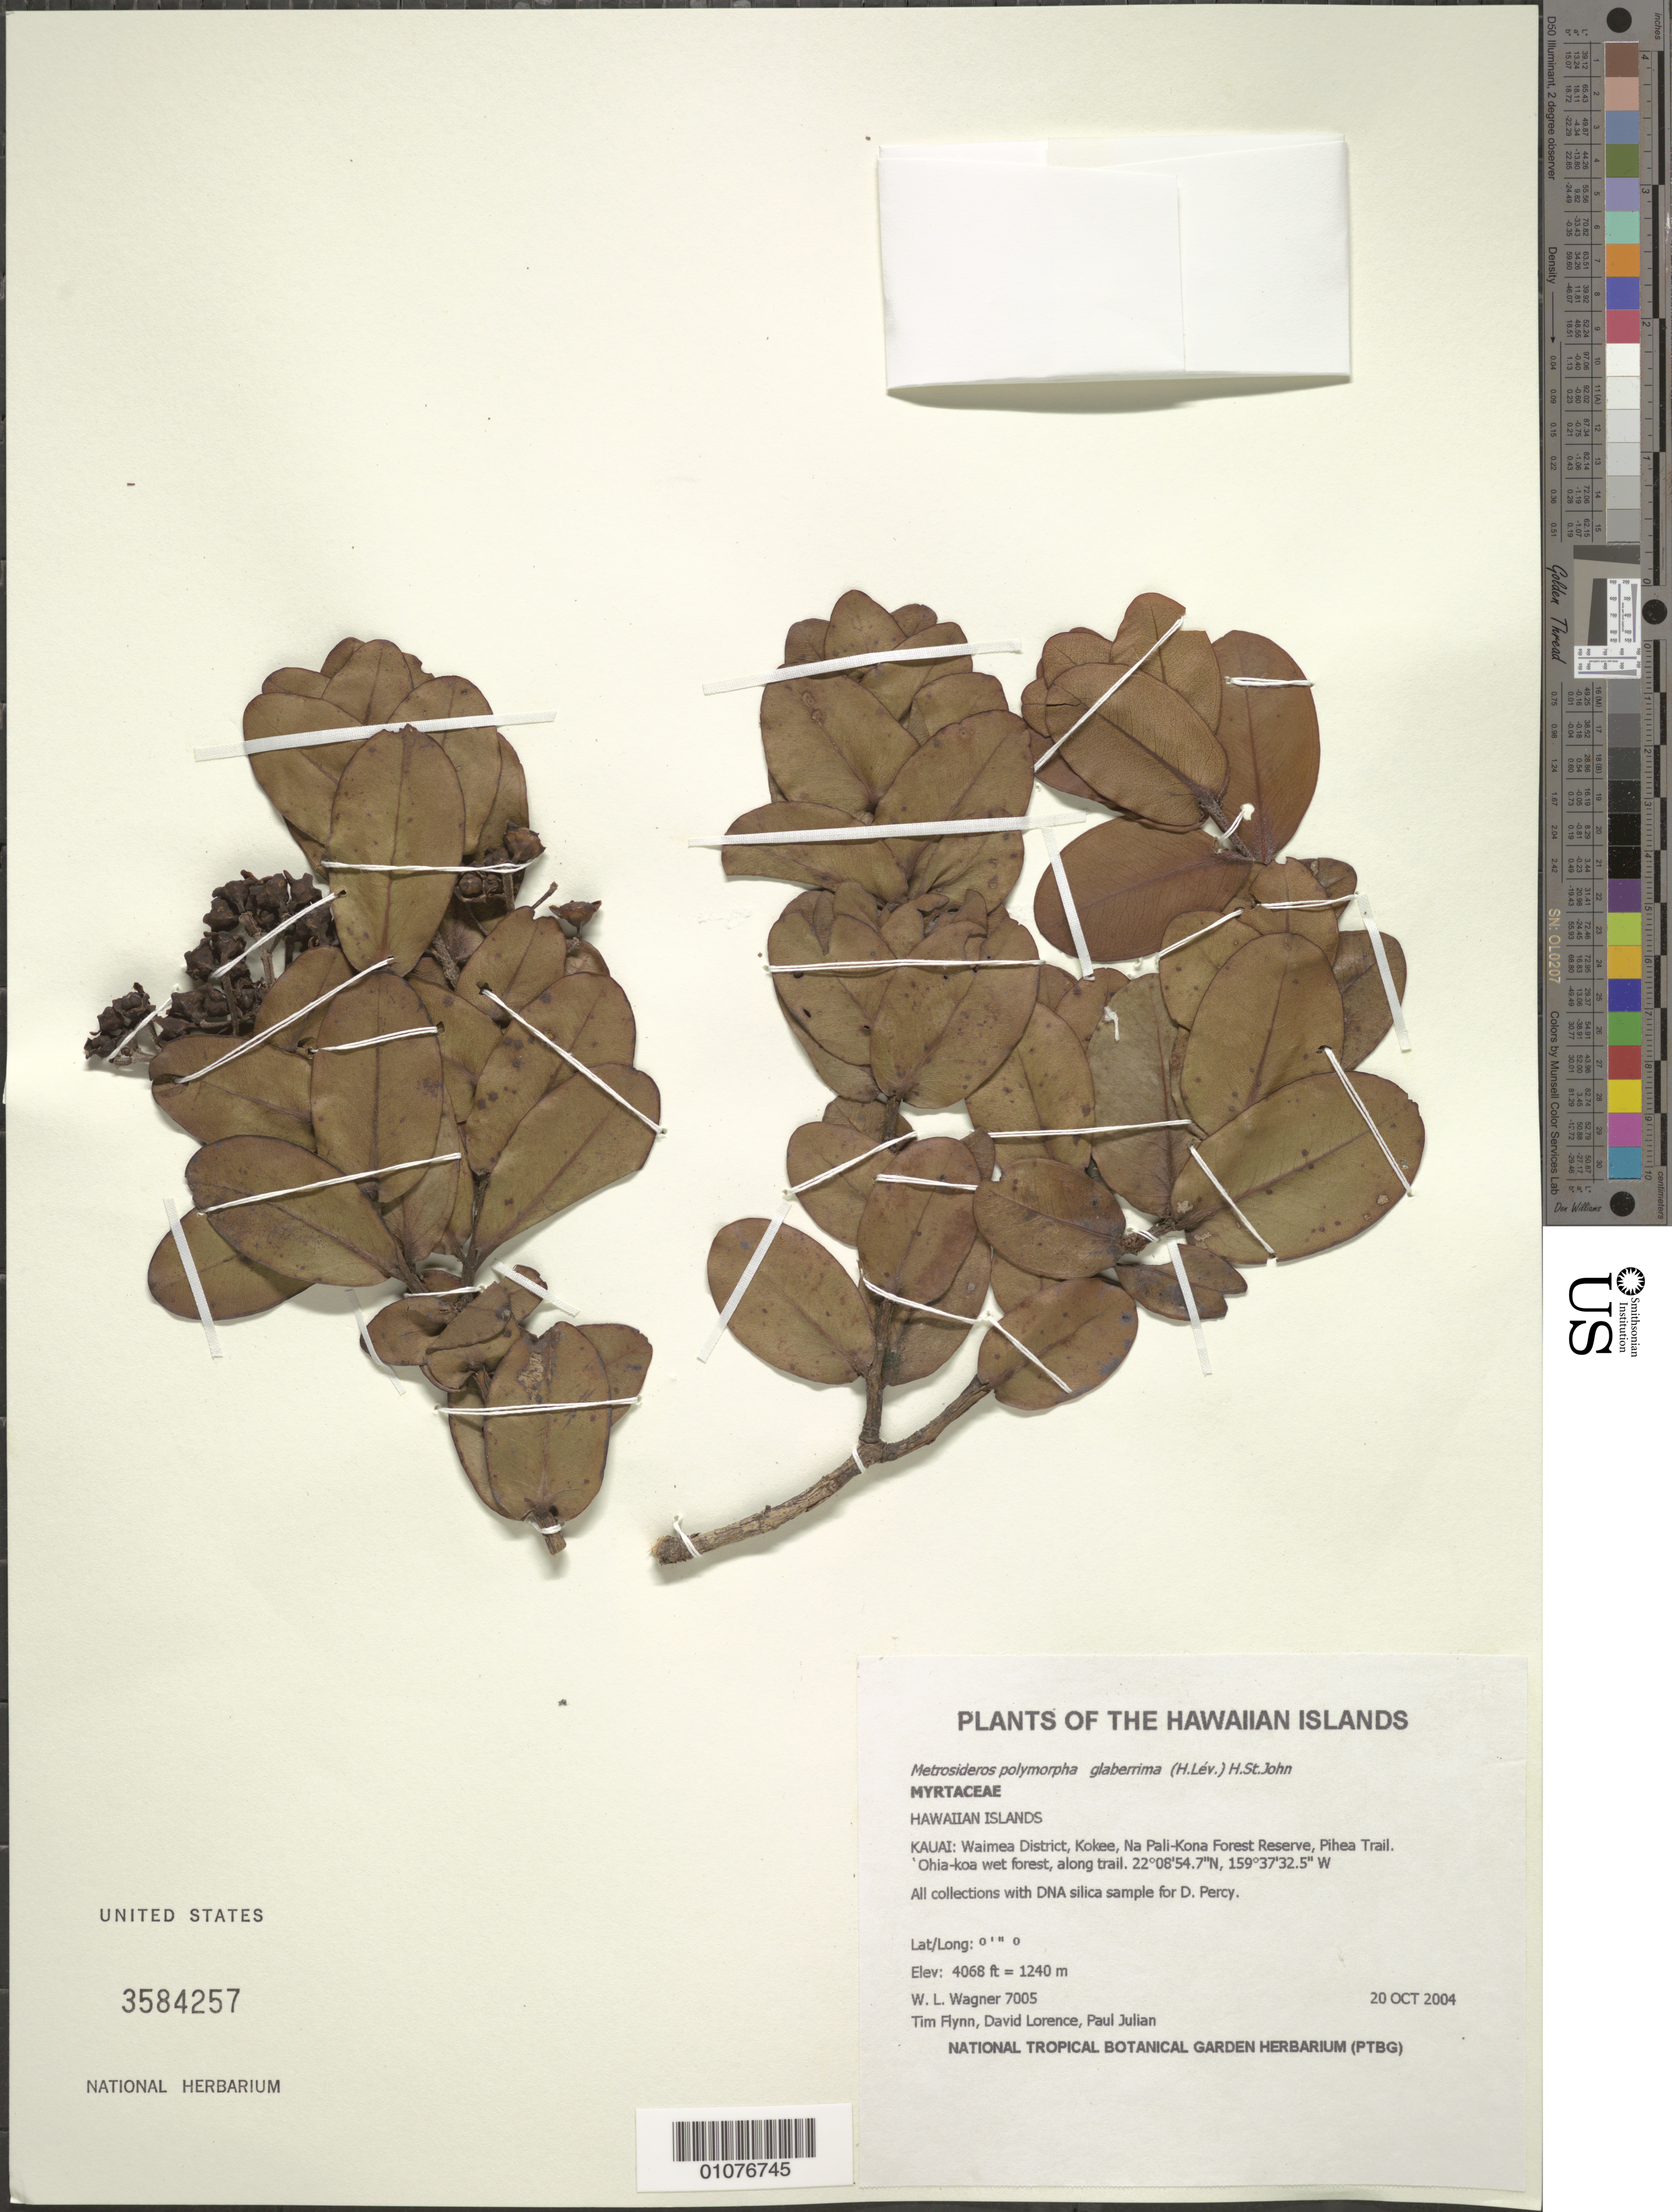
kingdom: Plantae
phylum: Tracheophyta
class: Magnoliopsida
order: Myrtales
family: Myrtaceae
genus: Metrosideros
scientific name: Metrosideros polymorpha var. glaberrima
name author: (H. Lév.) H. St. John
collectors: W. L. Wagner, T. W. Flynn, D. Lorence & P. Julian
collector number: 7005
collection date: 2004-10-20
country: United States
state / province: Hawaii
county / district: Hawaii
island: Kaua'i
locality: Waimea District, Kokee, Na Pali-Kona Forest Reserve, Pihea Trail.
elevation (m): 1240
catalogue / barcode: US 3584257